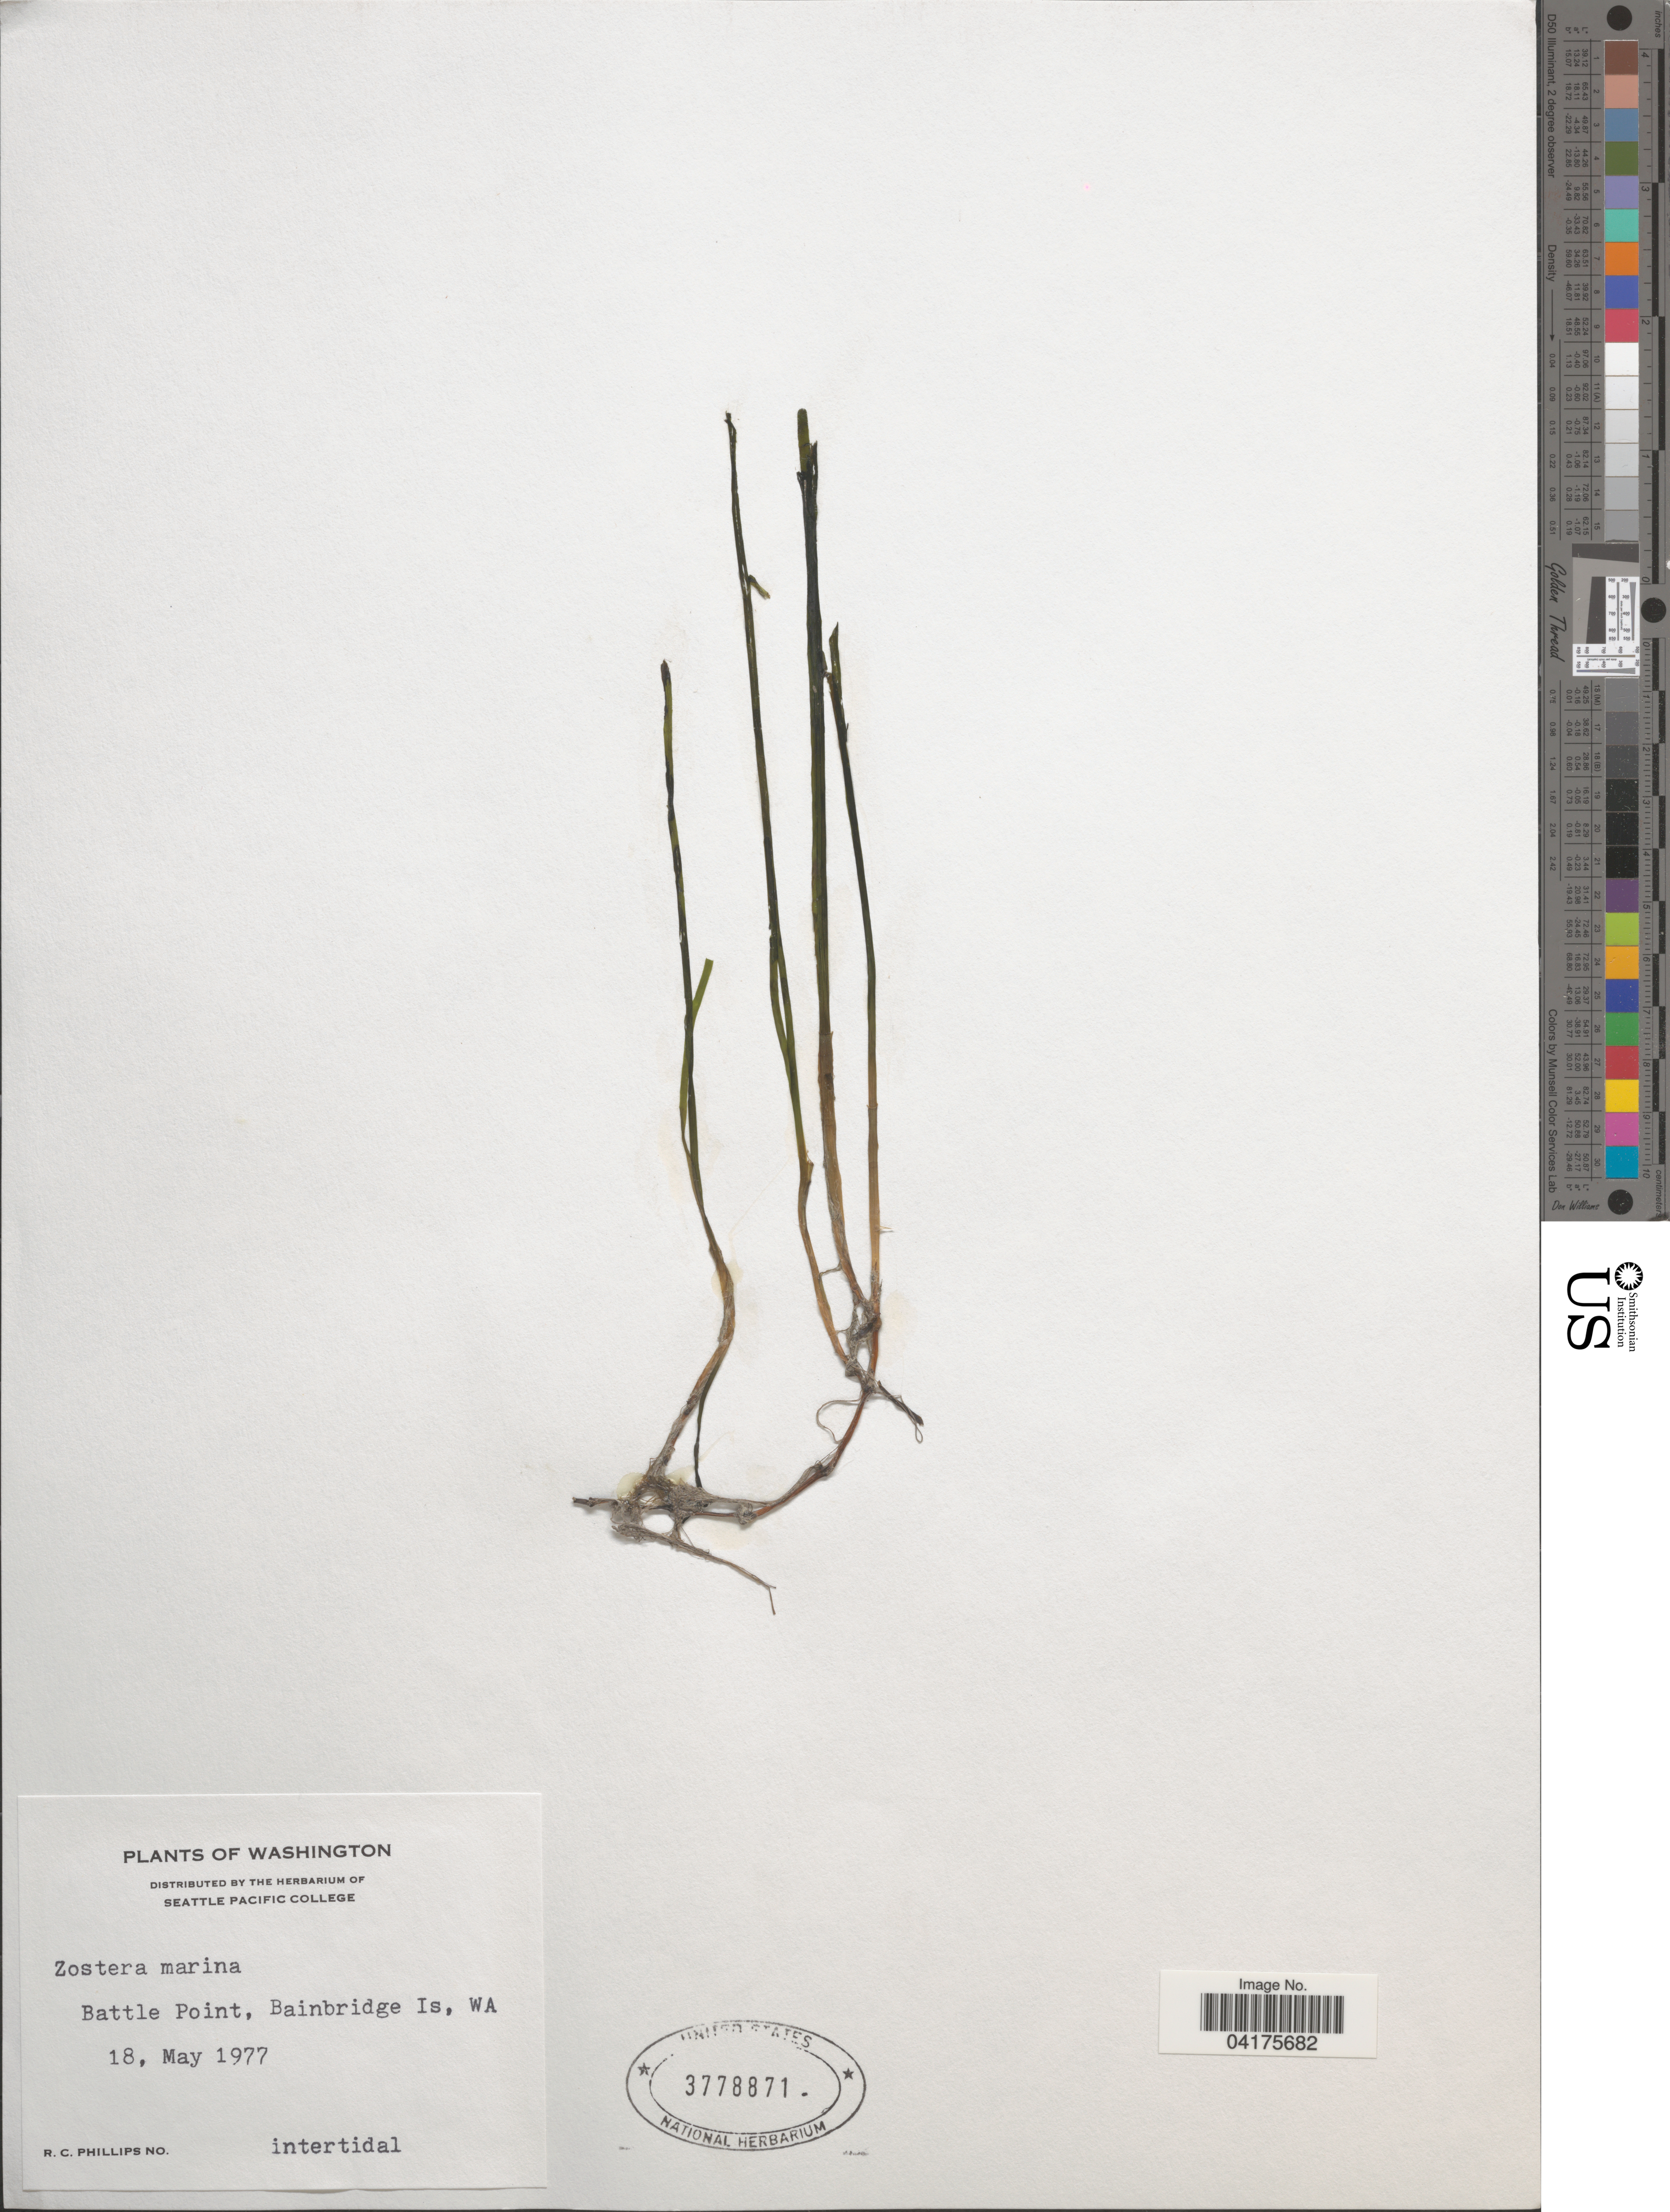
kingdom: Plantae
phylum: Tracheophyta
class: Liliopsida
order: Alismatales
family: Zosteraceae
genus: Zostera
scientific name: Zostera marina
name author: L.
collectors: R. C. Phillips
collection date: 1977-05-18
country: United States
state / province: Washington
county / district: Kitsap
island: Bainbridge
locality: Battle Point, Bainbridge Is.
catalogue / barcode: US 3778871